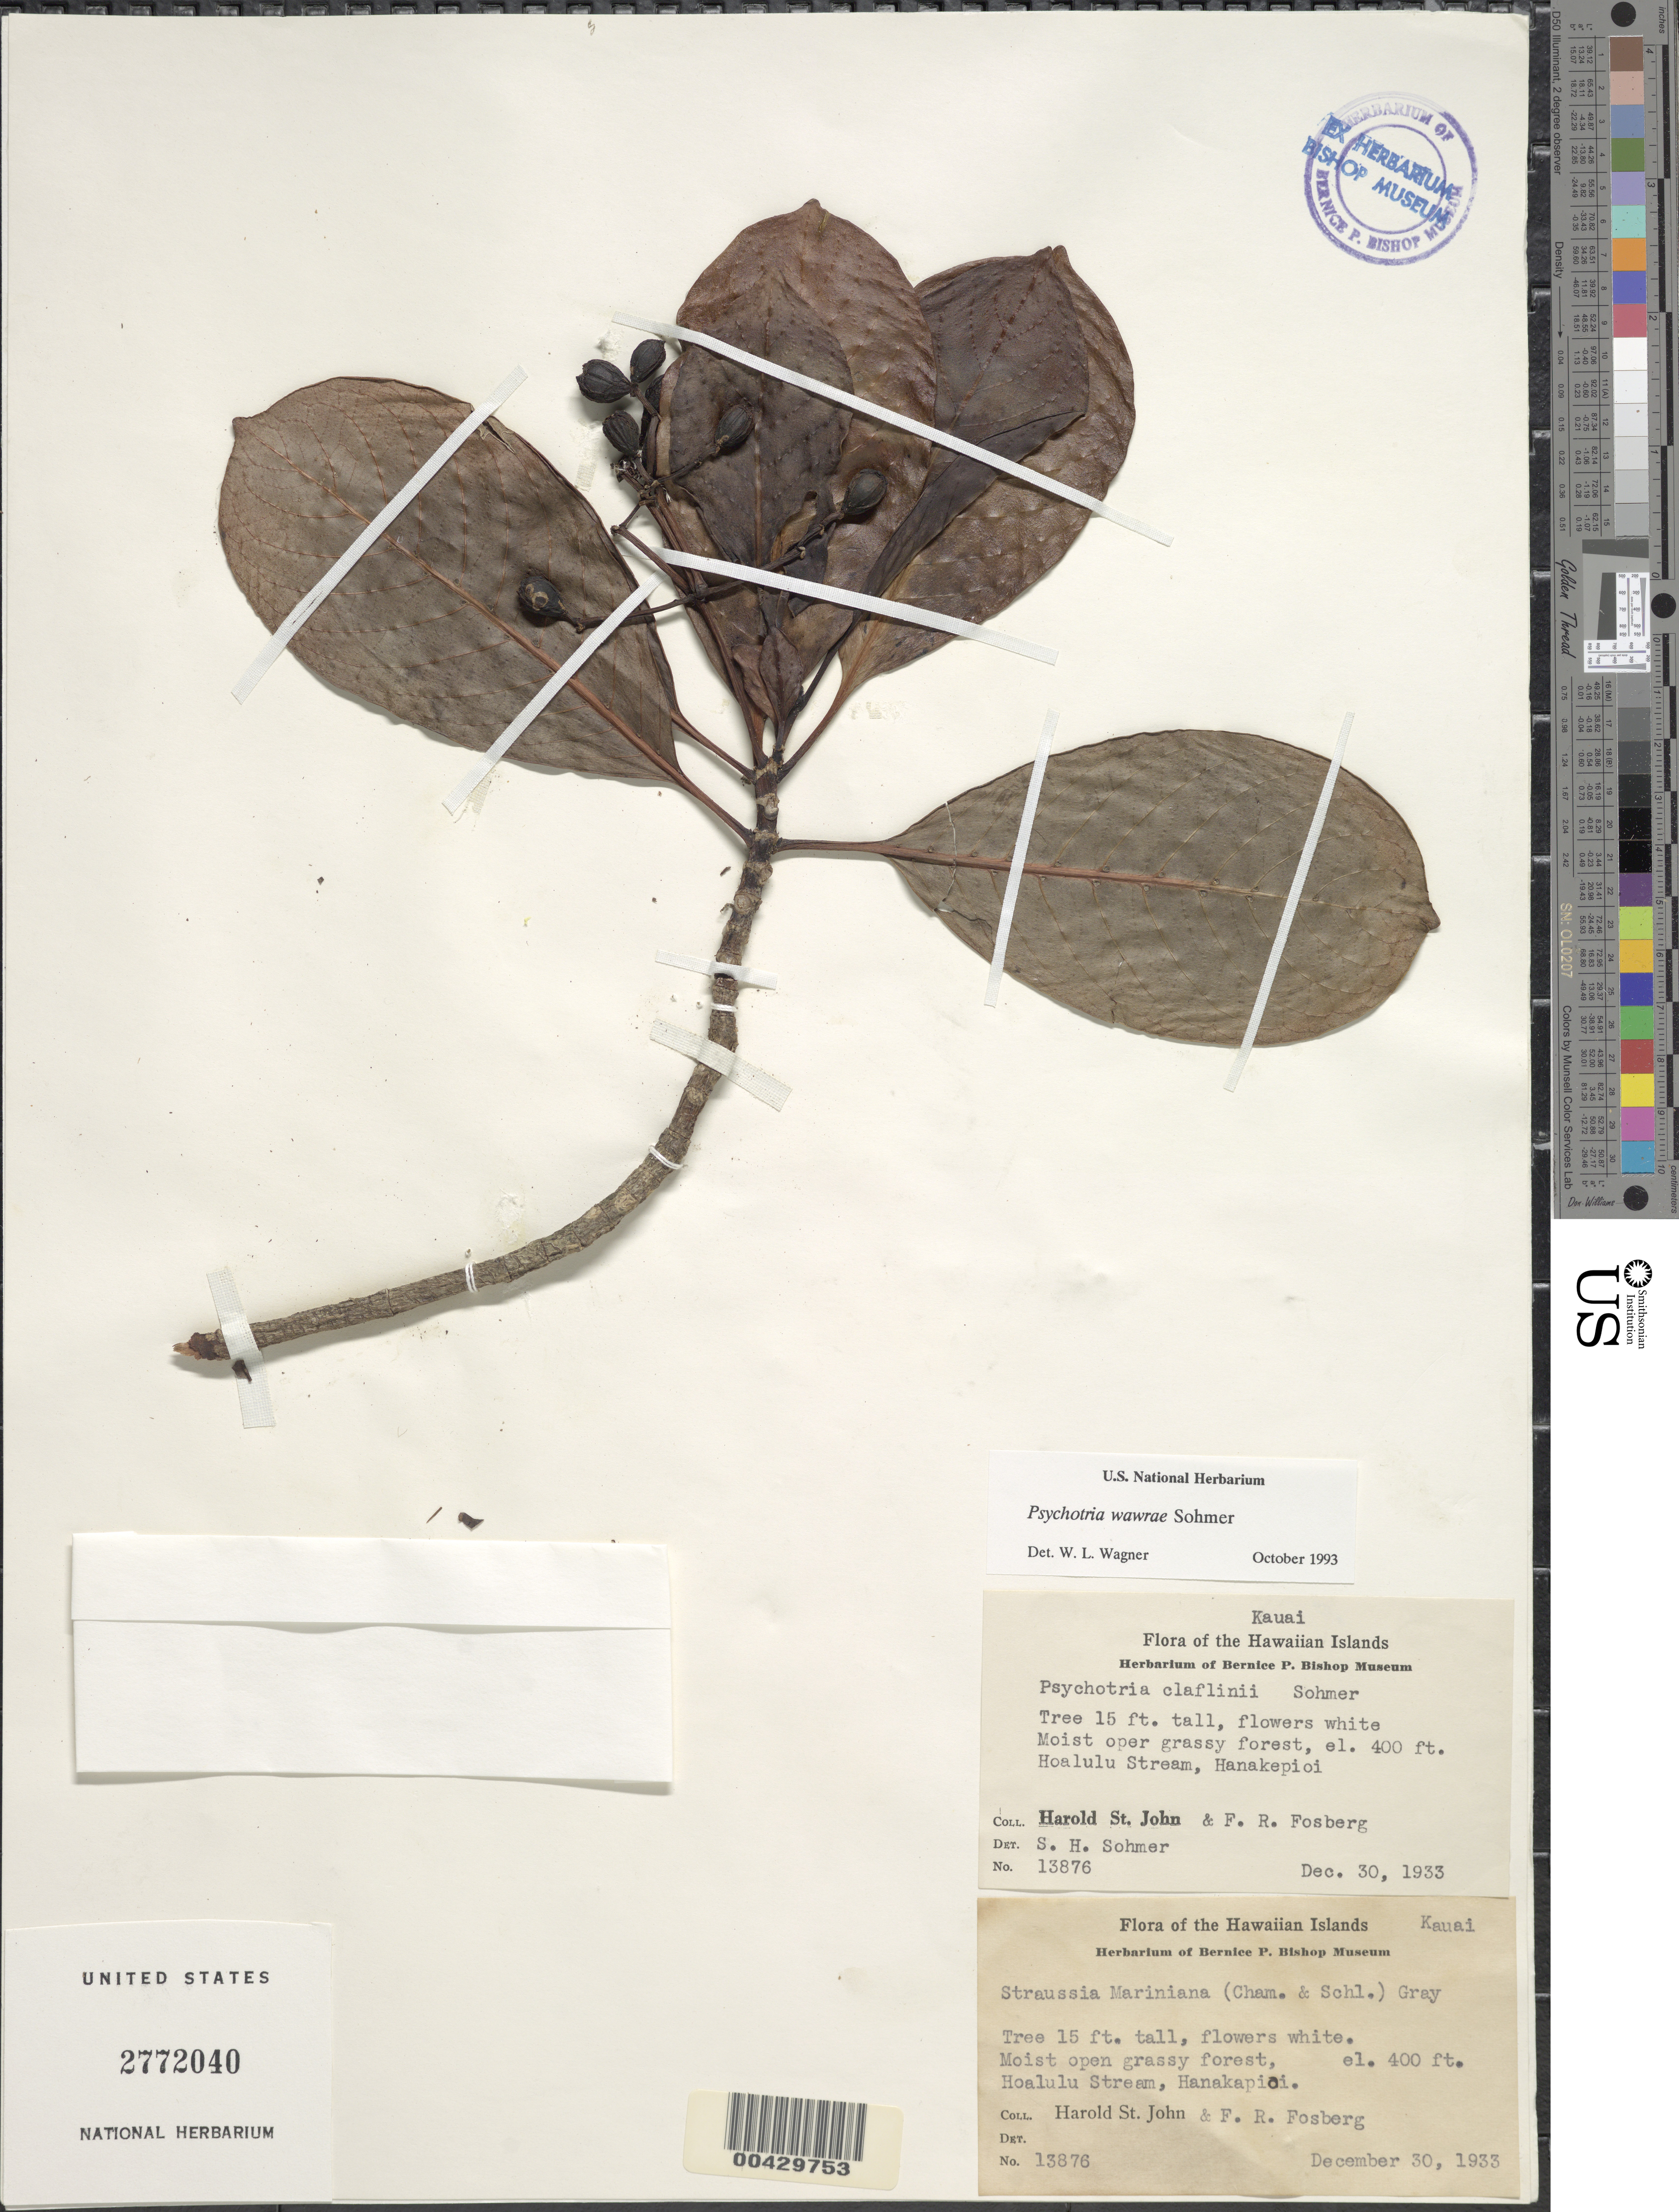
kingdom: Plantae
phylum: Tracheophyta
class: Magnoliopsida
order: Gentianales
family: Rubiaceae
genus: Psychotria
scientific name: Psychotria wawrae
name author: Sohmer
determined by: Wagner, W. L., (BOT), Smithsonian Institution - National Museum of Natural History (UNITED STATES)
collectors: H. St. John & F. R. Fosberg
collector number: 13876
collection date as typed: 30 Dec 1933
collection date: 1933-12-30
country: United States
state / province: Hawaii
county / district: Kauai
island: Kaua'i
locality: Hoalulu Stream, Hanakapiai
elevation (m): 122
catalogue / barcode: US 2772040